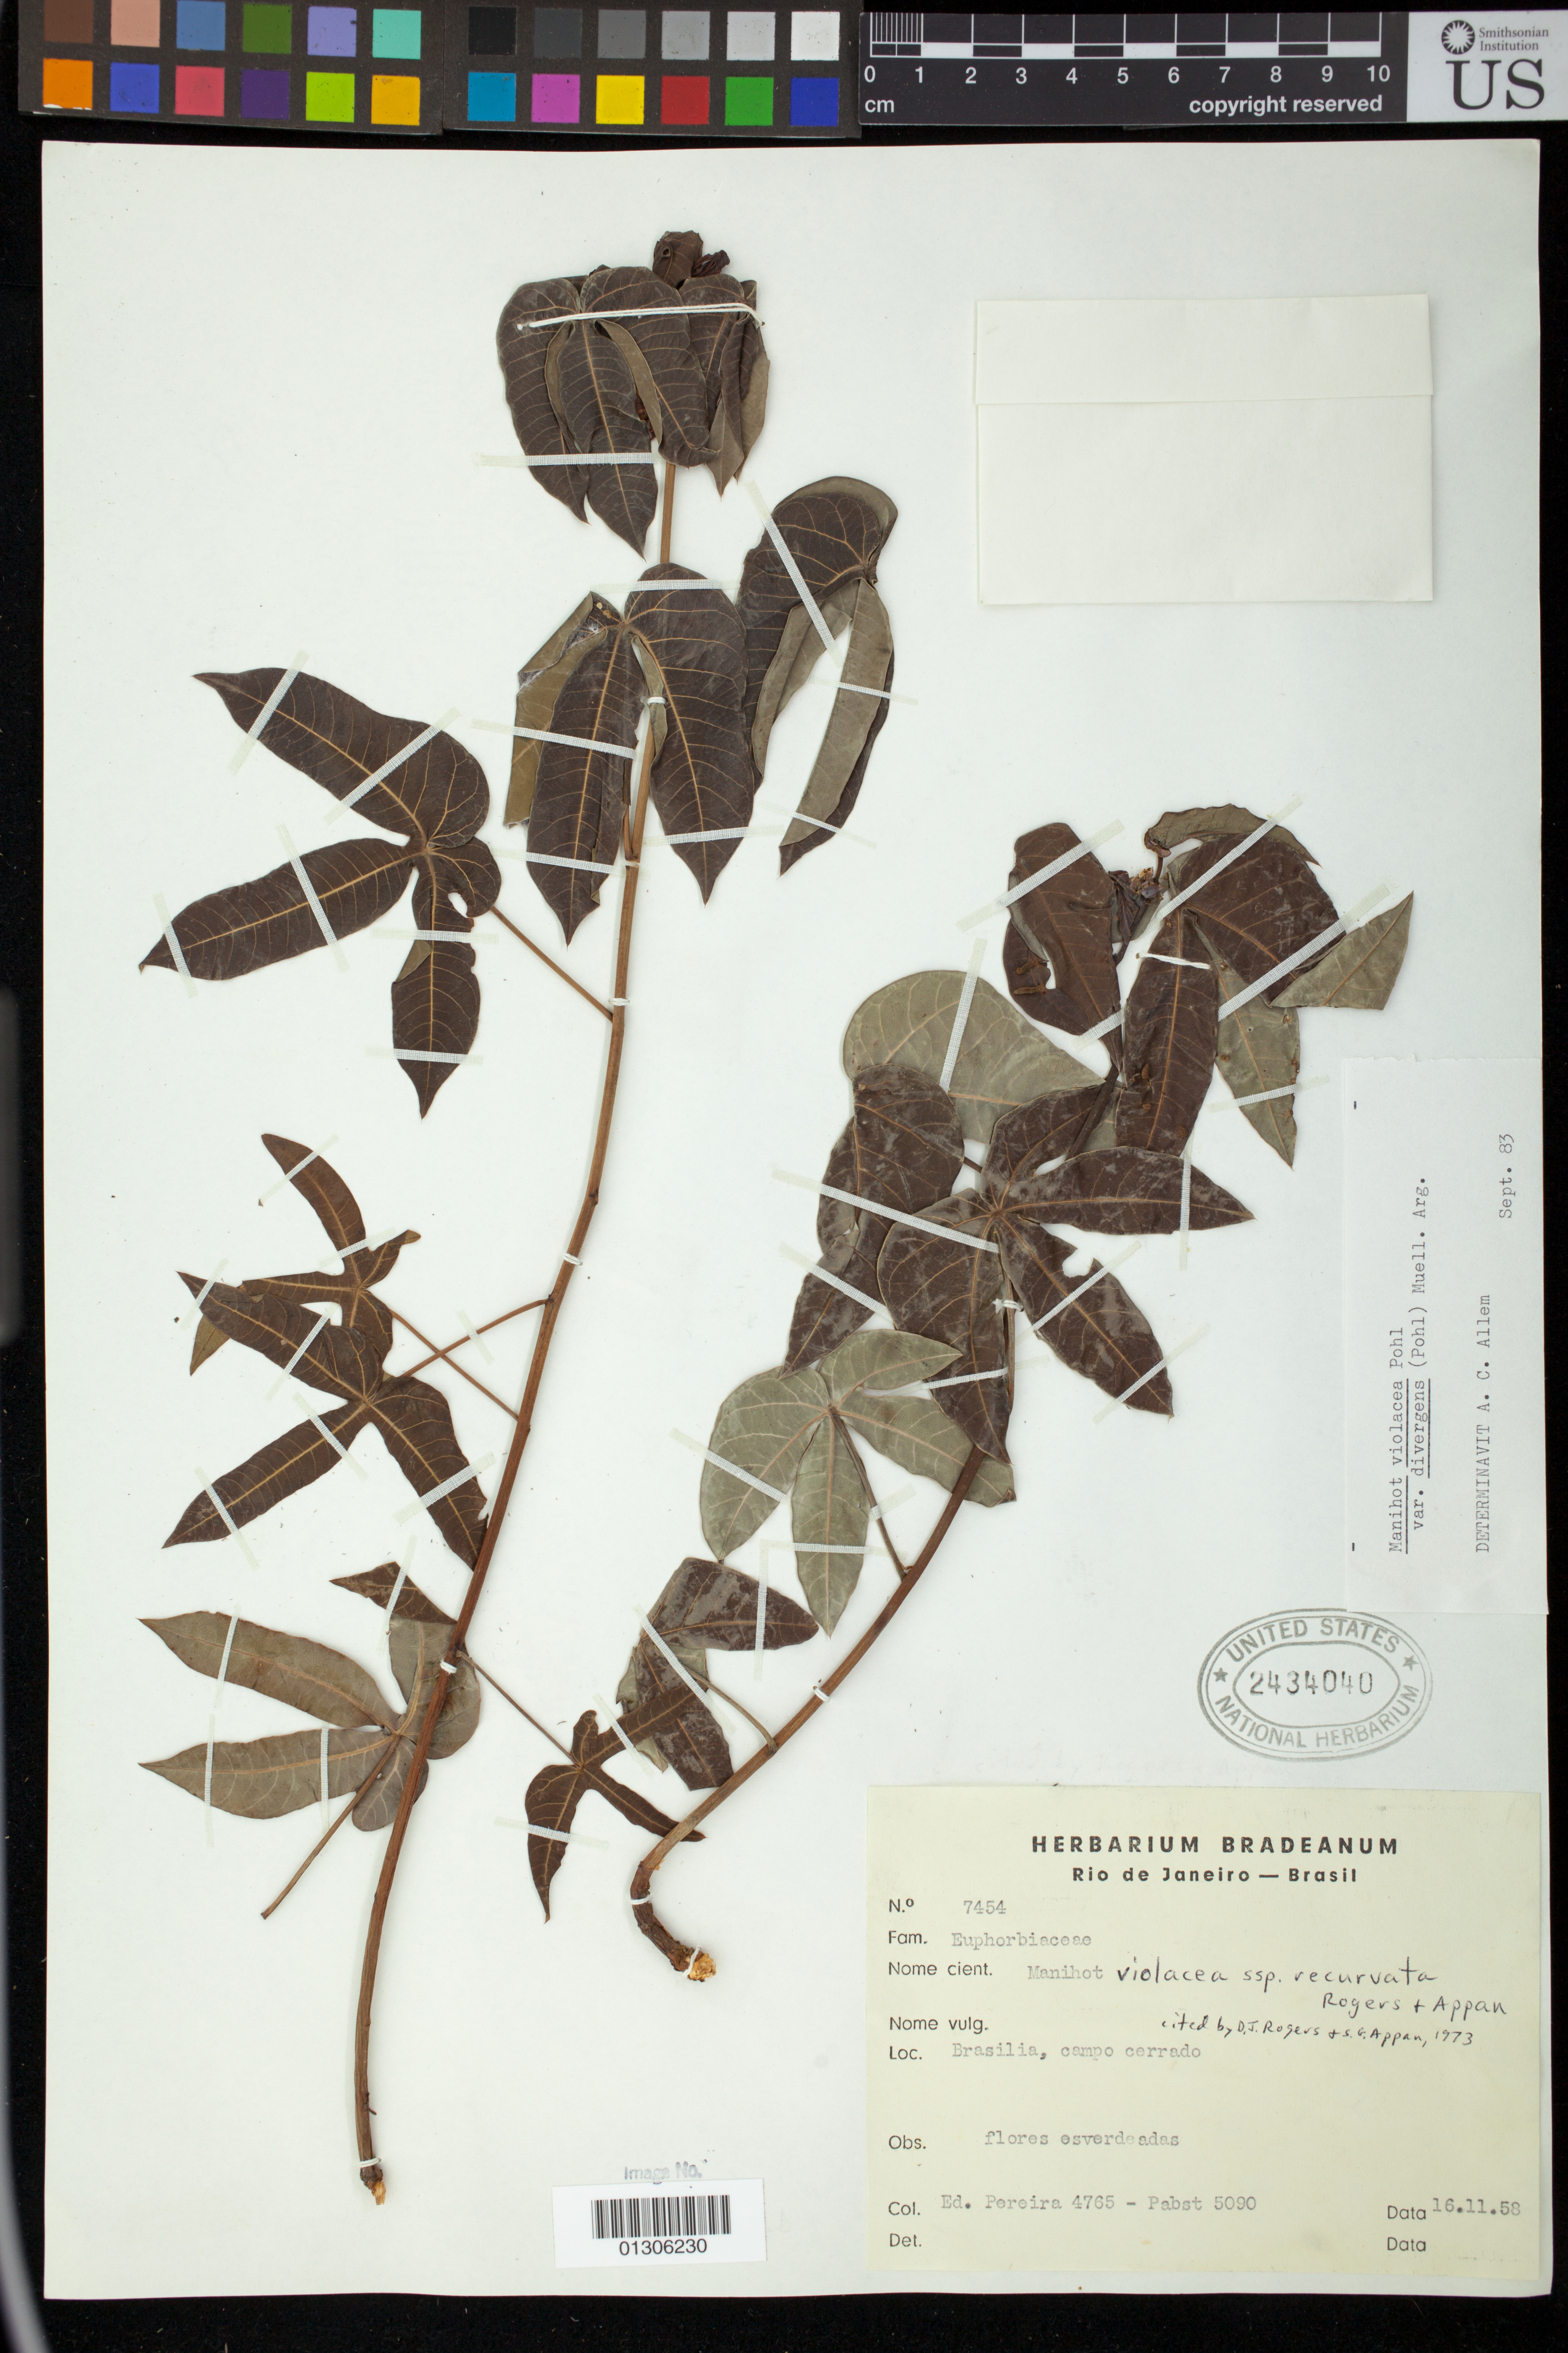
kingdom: Plantae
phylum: Tracheophyta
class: Magnoliopsida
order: Malpighiales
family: Euphorbiaceae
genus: Manihot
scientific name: Manihot violacea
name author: Pohl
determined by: Mendoza, M.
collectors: E. Pereira & Pabst, --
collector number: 4765 / 5090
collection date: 1958-11-16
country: Brazil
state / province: Distrito Federal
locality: Brasilia, campo cerrado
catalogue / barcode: US 2434040